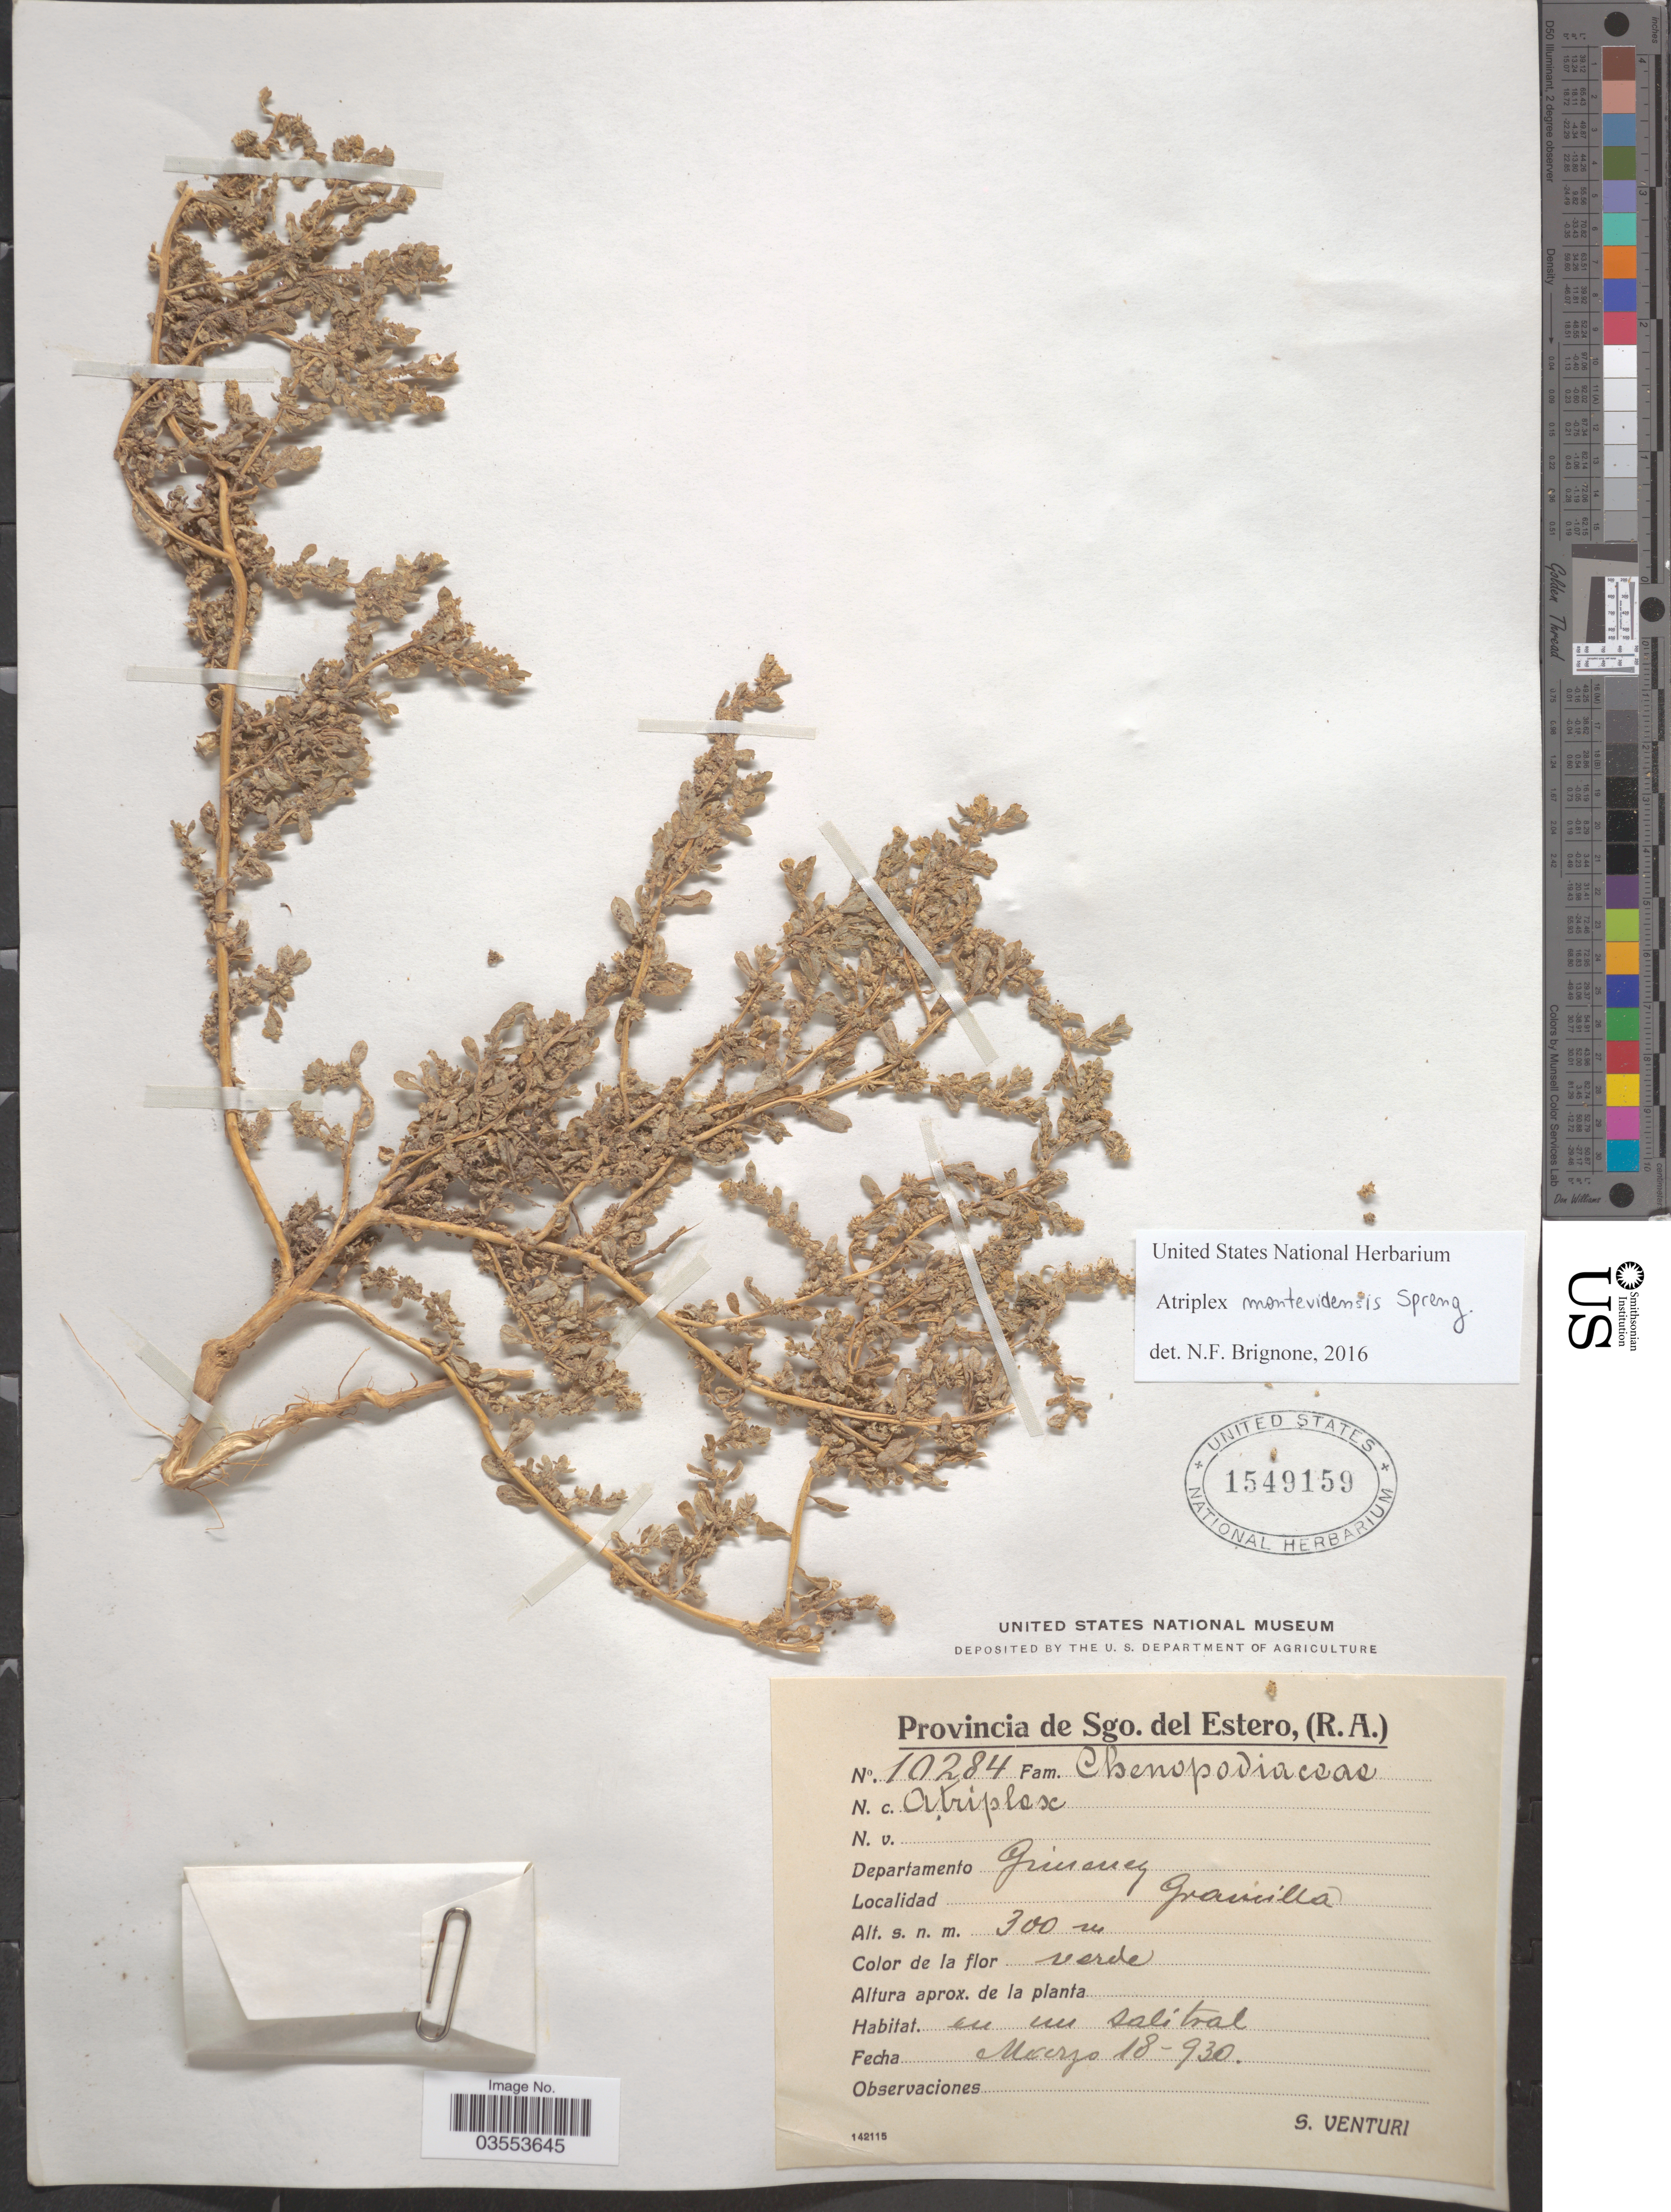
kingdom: Plantae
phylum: Tracheophyta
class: Magnoliopsida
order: Caryophyllales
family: Amaranthaceae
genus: Atriplex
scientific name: Atriplex sp.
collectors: S. Venturi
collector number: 10284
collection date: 1930-03-18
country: Argentina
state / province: Santiago del Estero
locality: Provincia de Sgo. del Estero. Departamento Jimenez. Gramilla.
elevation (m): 300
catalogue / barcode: US 1549159